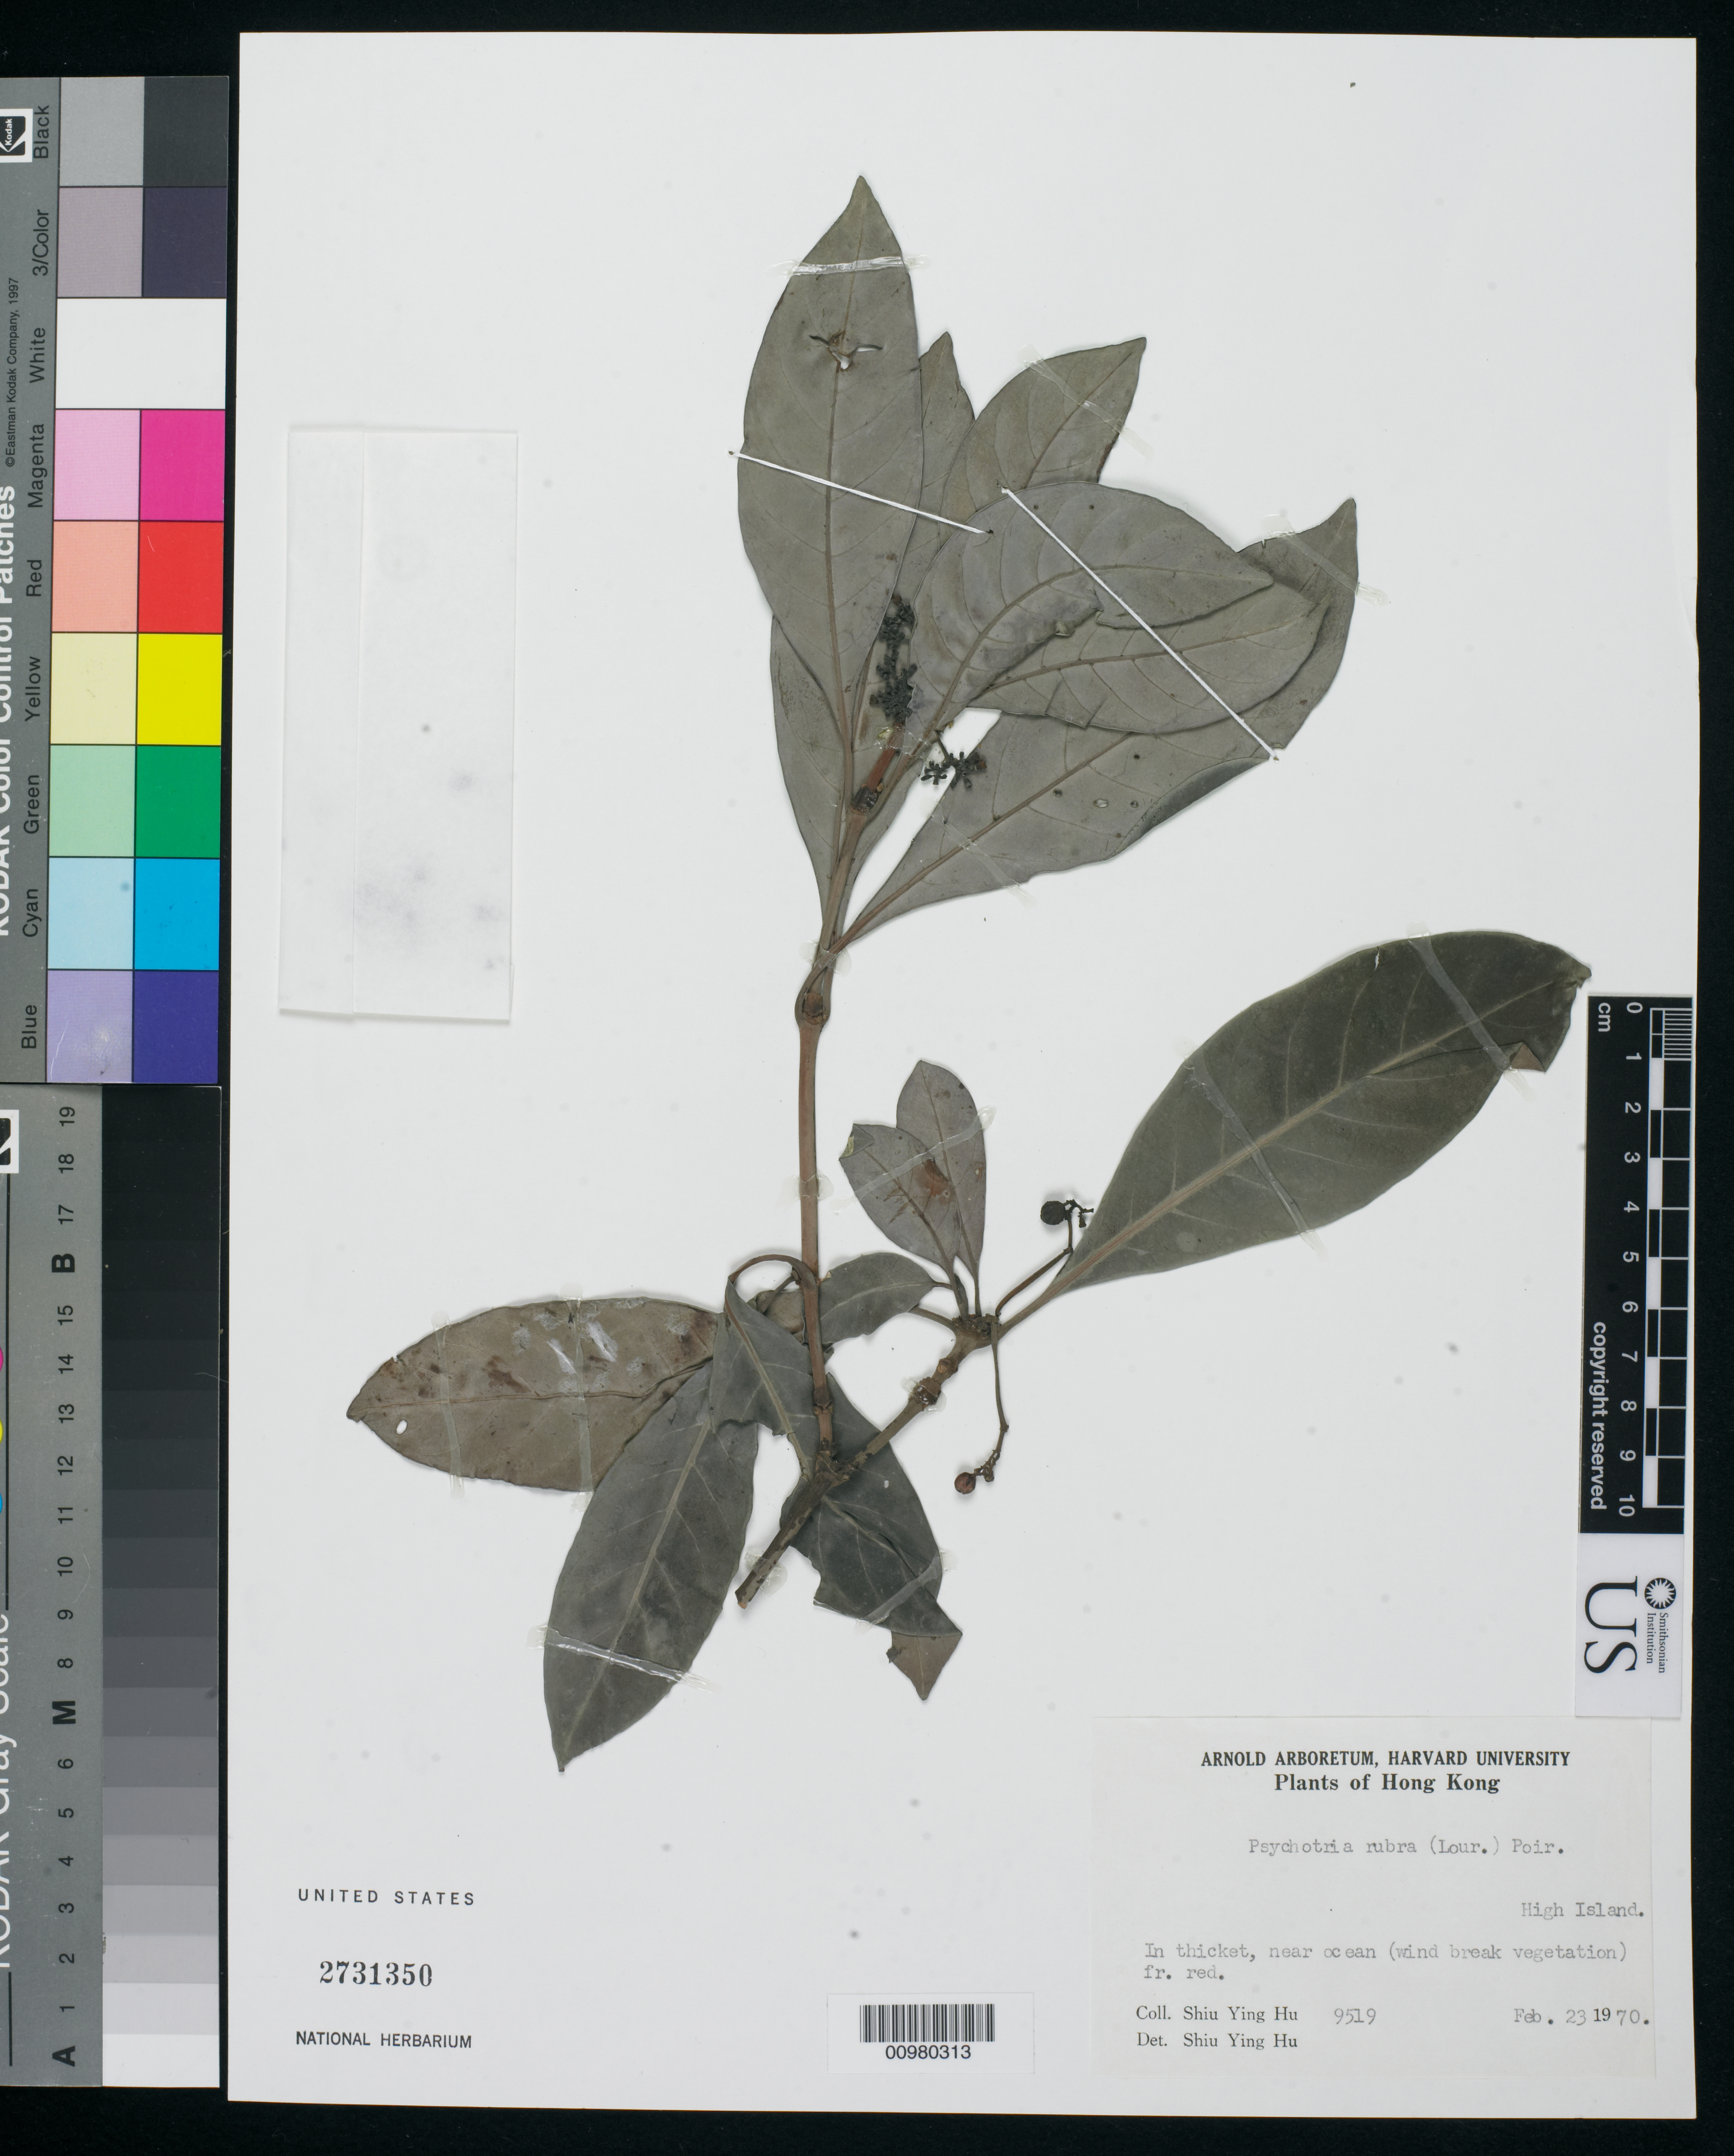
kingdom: Plantae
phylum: Tracheophyta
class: Magnoliopsida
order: Gentianales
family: Rubiaceae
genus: Psychotria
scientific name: Psychotria rubra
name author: (Lour.) Poir.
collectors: Y. Shiu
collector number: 9519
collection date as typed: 23 Feb 1970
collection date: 1970-02-23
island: Island Unknown or uncertain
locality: Hong Kong, High Island, in thicket, near ocean (wind break vegetation).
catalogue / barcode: US 2731350